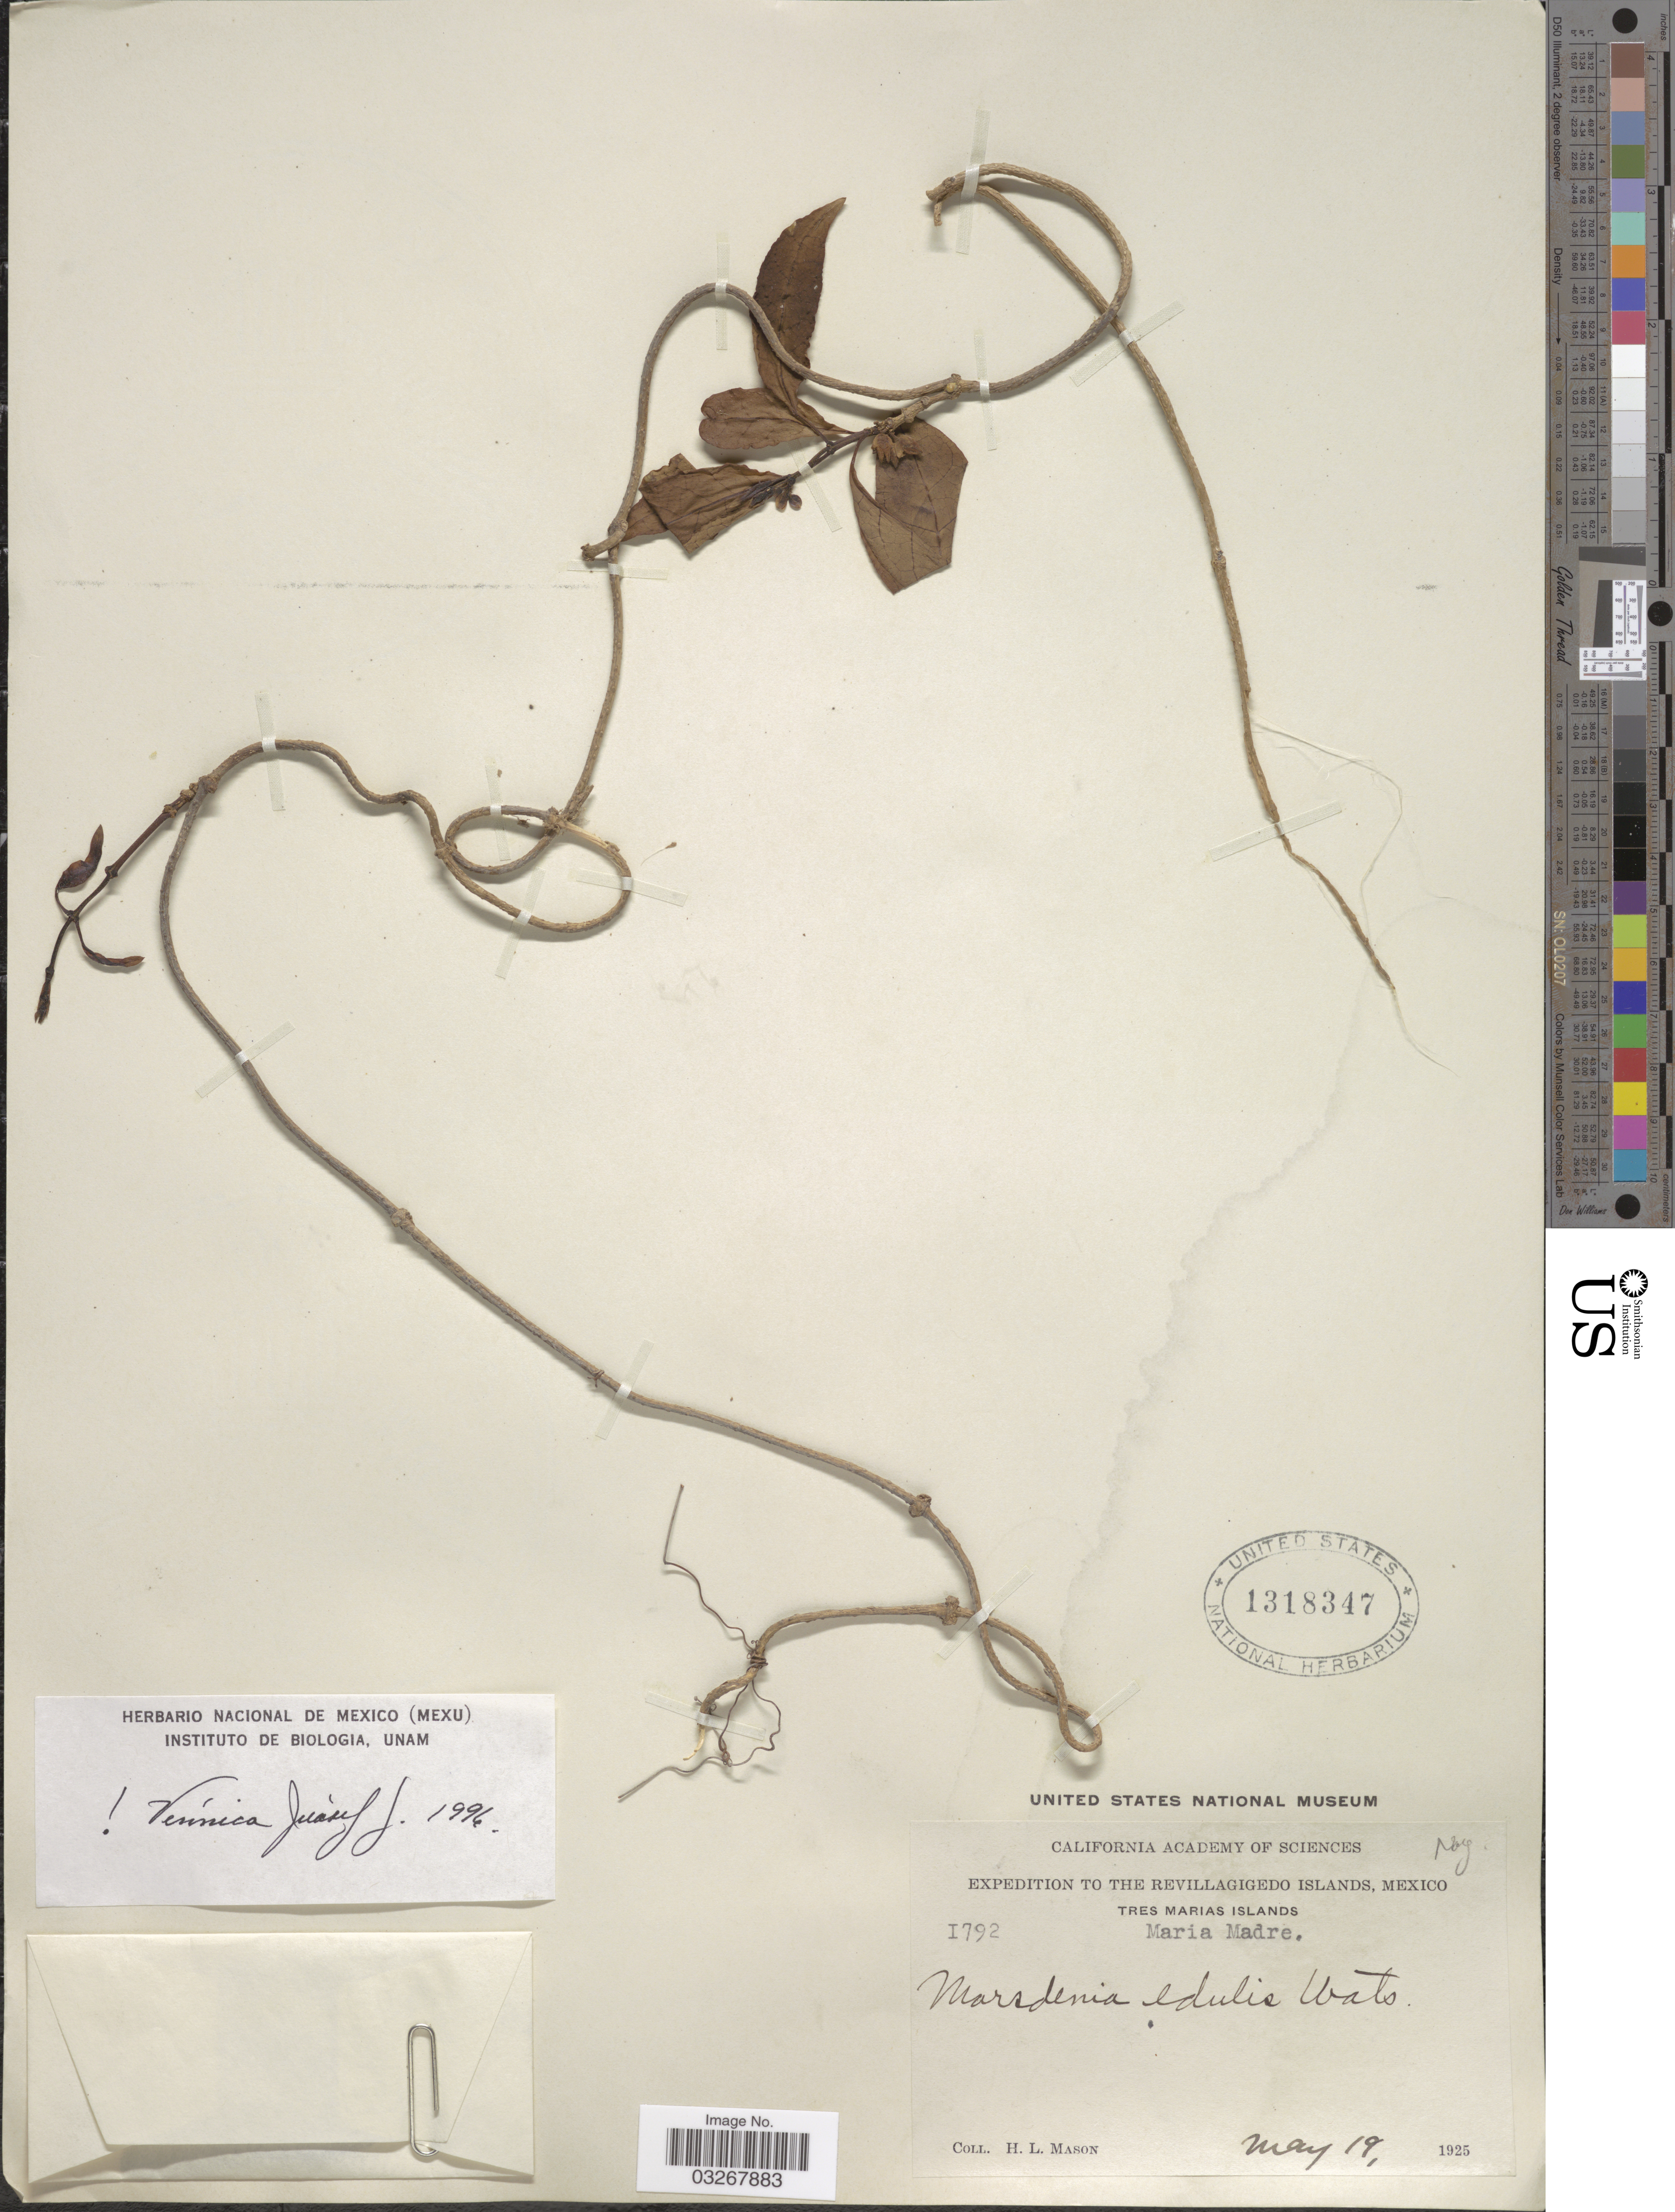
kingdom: Plantae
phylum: Tracheophyta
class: Magnoliopsida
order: Gentianales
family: Apocynaceae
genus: Marsdenia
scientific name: Marsdenia edulis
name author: S. Watson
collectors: H. L. Mason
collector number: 1792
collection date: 1925-05-19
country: Mexico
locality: The Revillagigedo Islands. Tres Marias Islands. Maria Madre.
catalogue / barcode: US 1318347